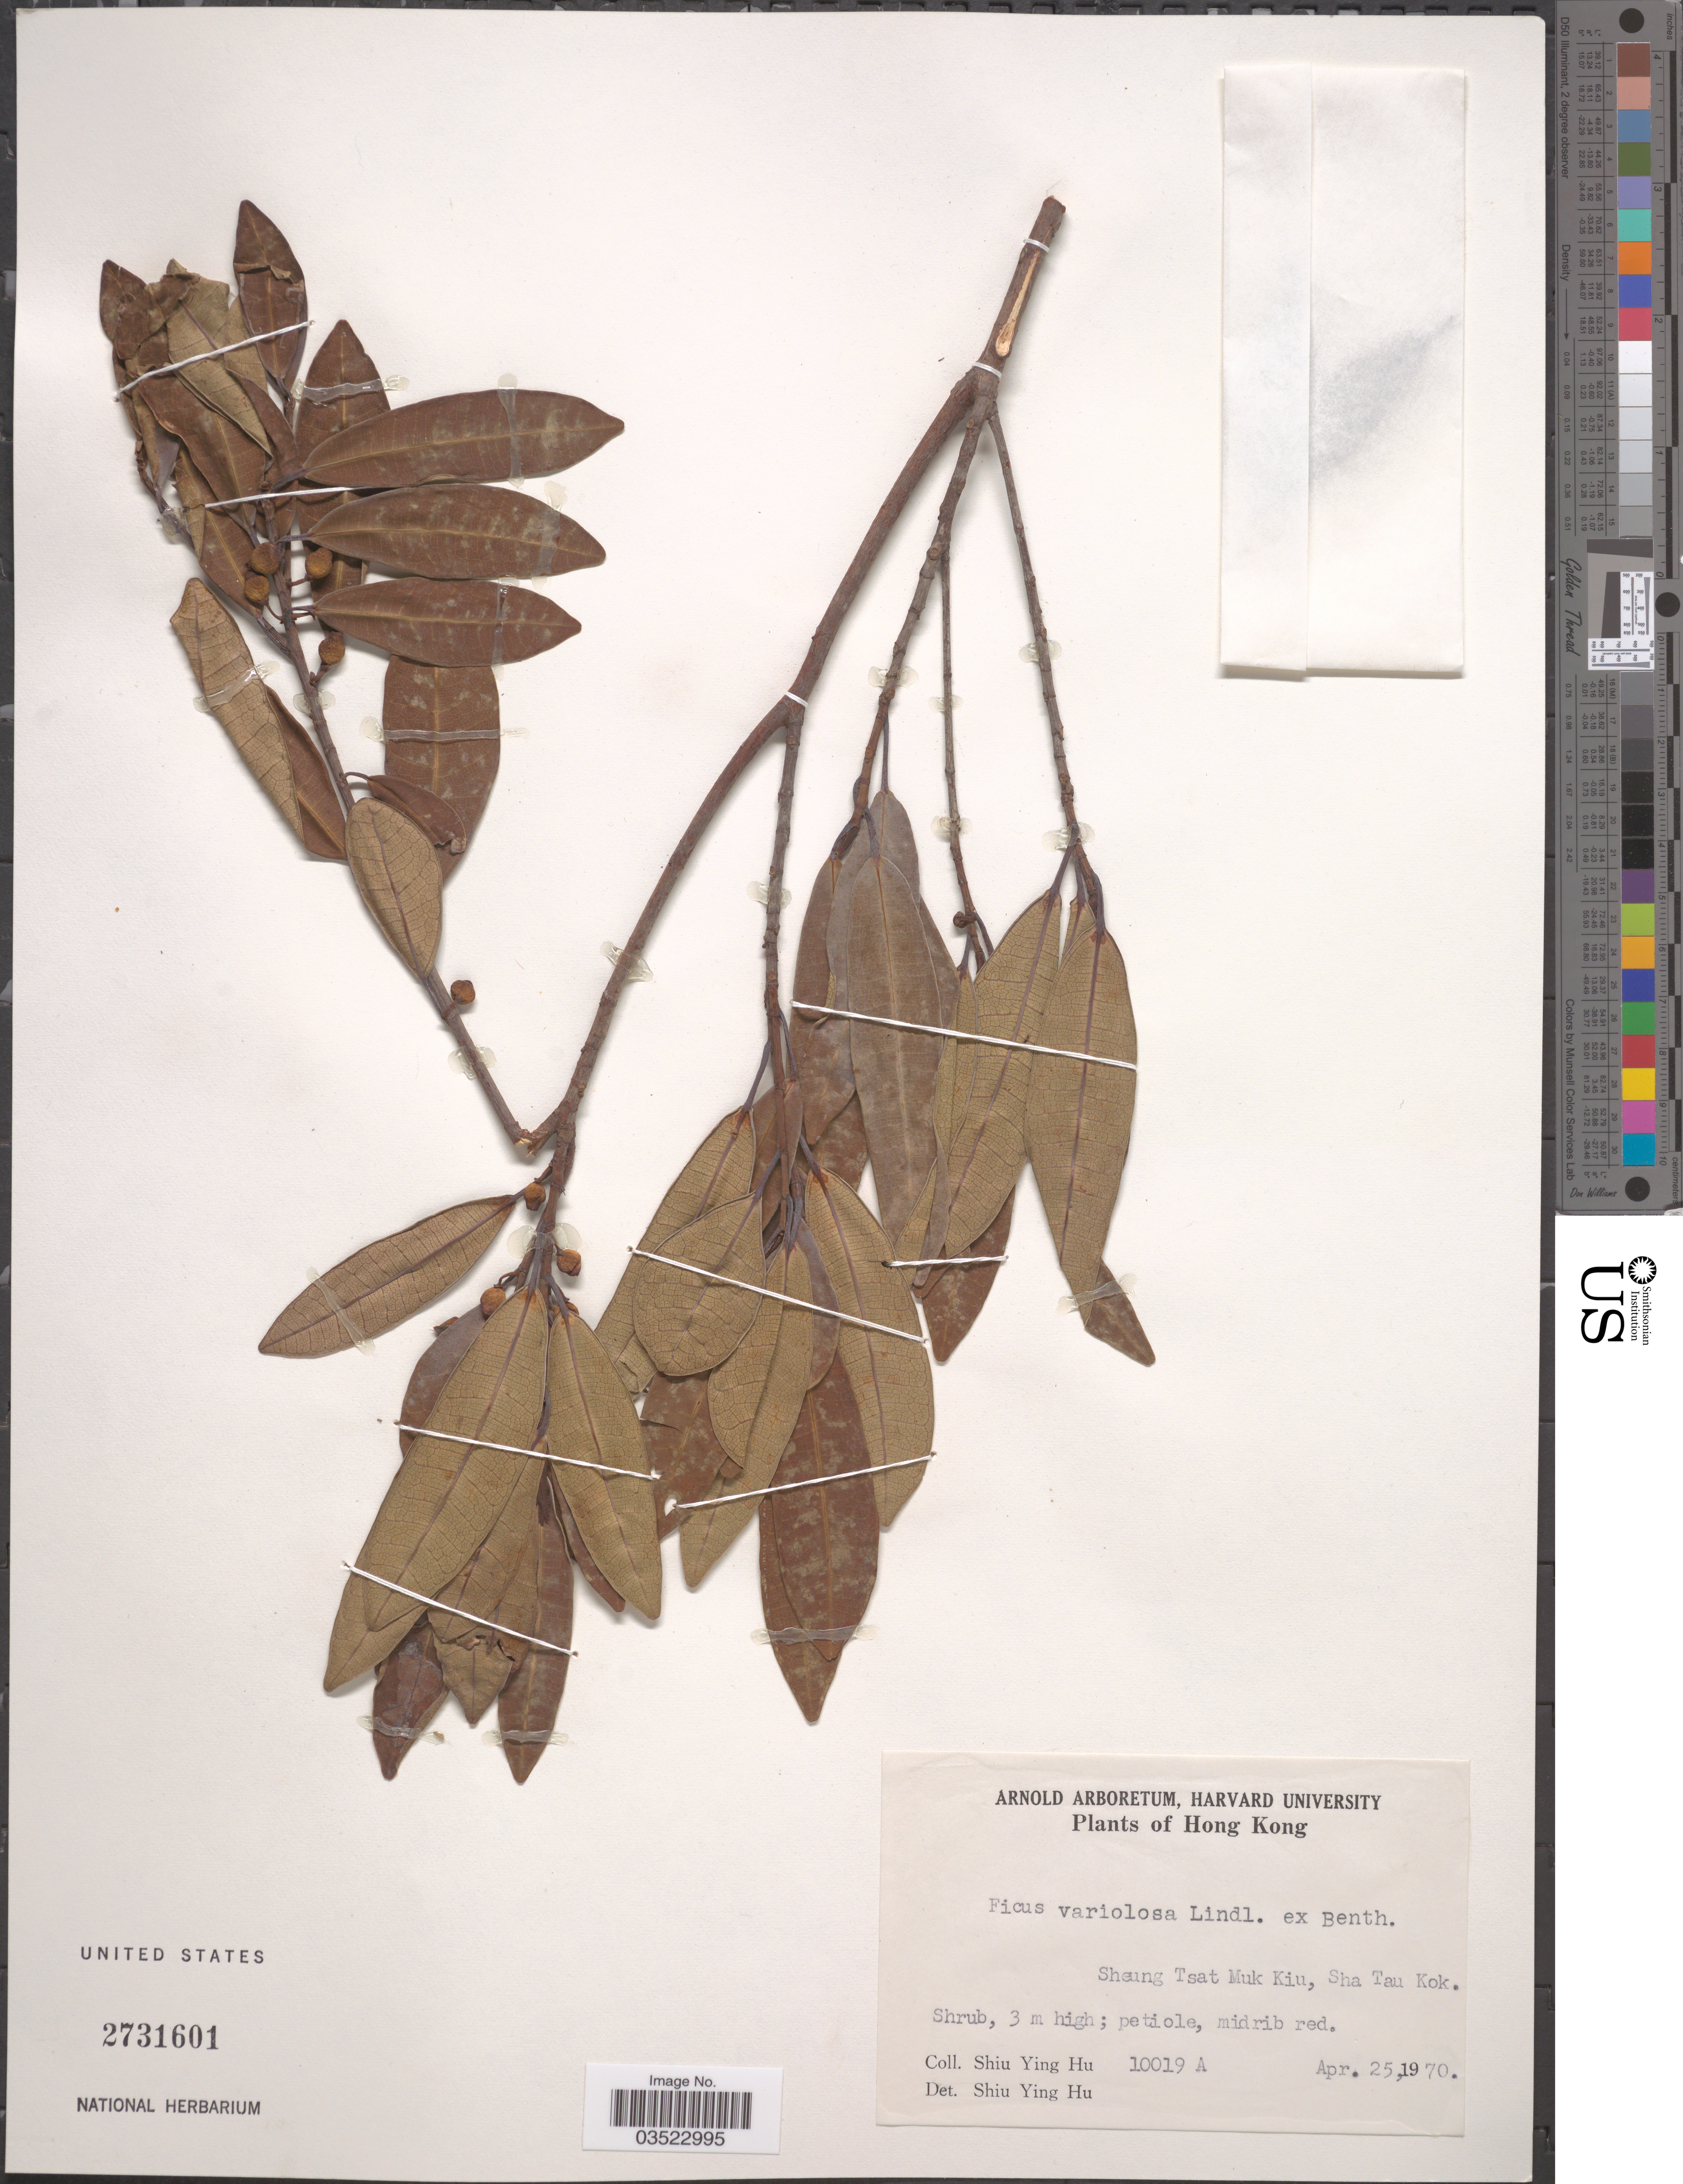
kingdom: Plantae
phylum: Tracheophyta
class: Magnoliopsida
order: Rosales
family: Moraceae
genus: Ficus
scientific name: Ficus variolosa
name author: Lindl. ex Benth.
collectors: S. Y. Hu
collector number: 10019A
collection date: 1970-04-25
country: China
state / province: Hong Kong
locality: Sheung Tsat Muk Kiu, Sha Tau Kok.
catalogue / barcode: US 2731601